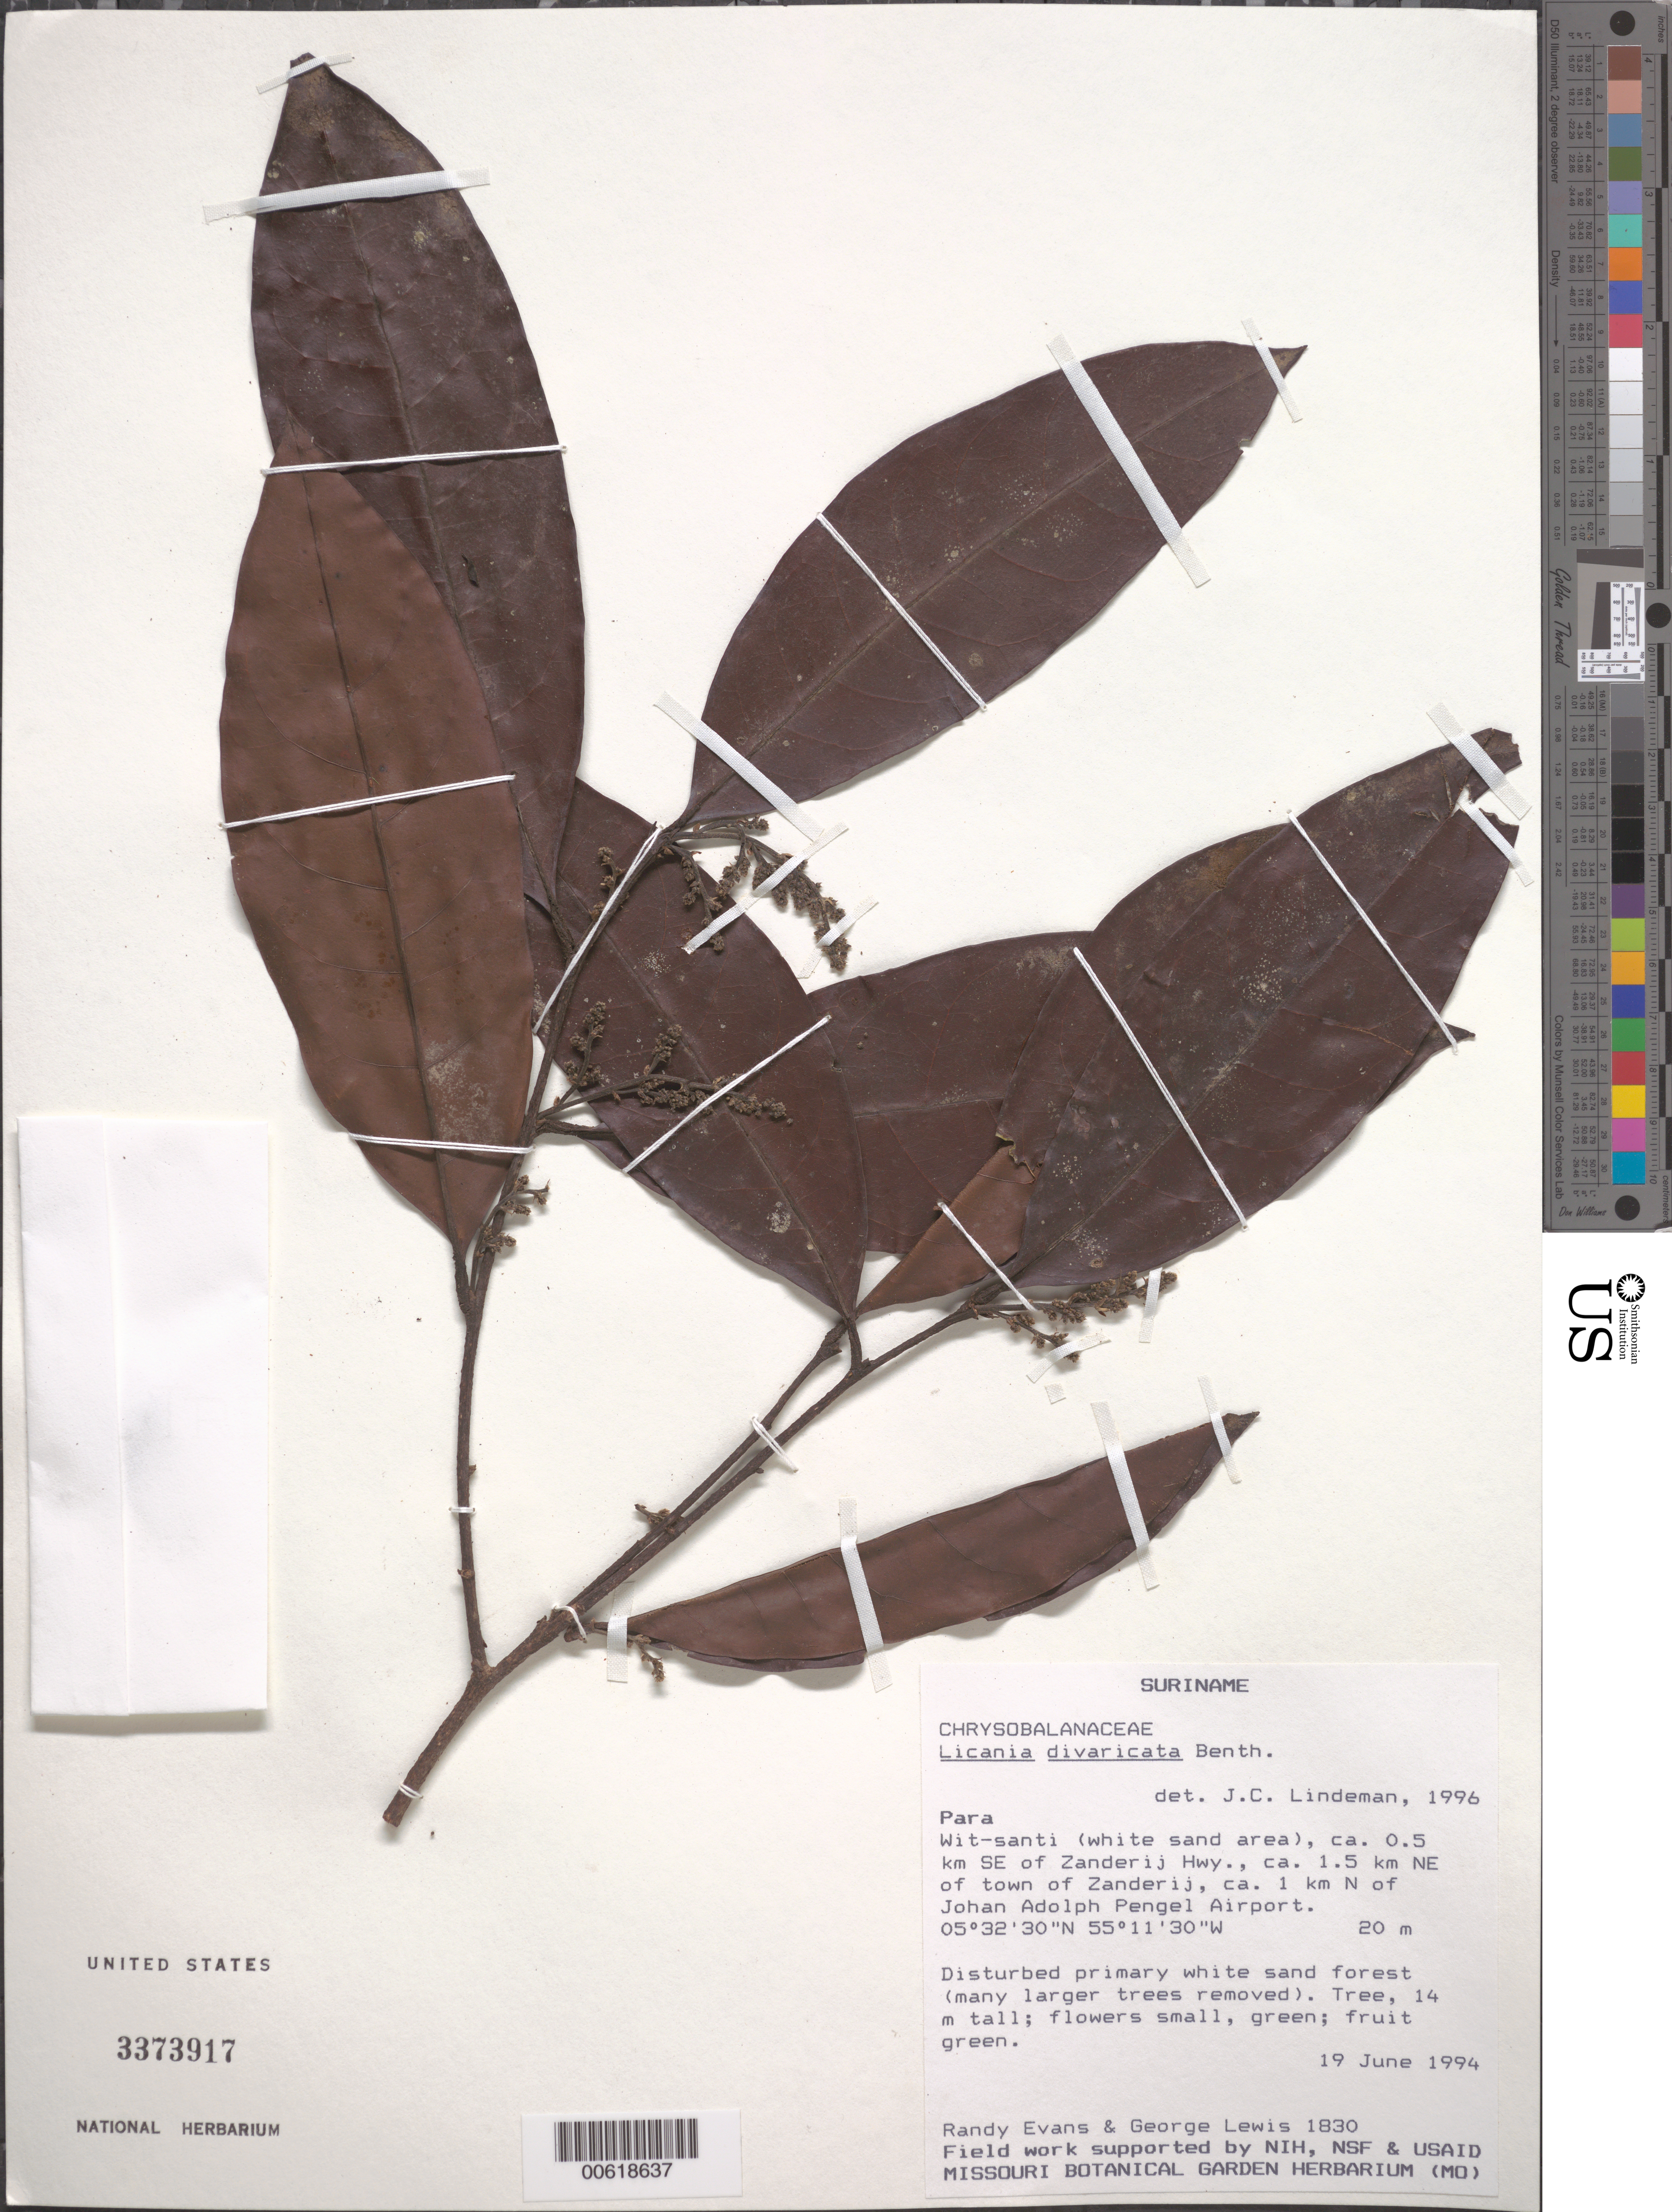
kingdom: Plantae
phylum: Tracheophyta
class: Magnoliopsida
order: Malpighiales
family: Chrysobalanaceae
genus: Hymenopus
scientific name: Hymenopus divaricatus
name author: (Benth.) Sothers & Prance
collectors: R. Evans & G. Lewis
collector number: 1830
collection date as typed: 19-Jun-94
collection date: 1994-06-19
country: Suriname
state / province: Para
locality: Wit-santi, ca. 0.5 km SE of Zanderij Hwy., 1.5 km NE of town of Zanderij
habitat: Disturbed primary white sand forest (many large trees removed)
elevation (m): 20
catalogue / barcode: US 3373917